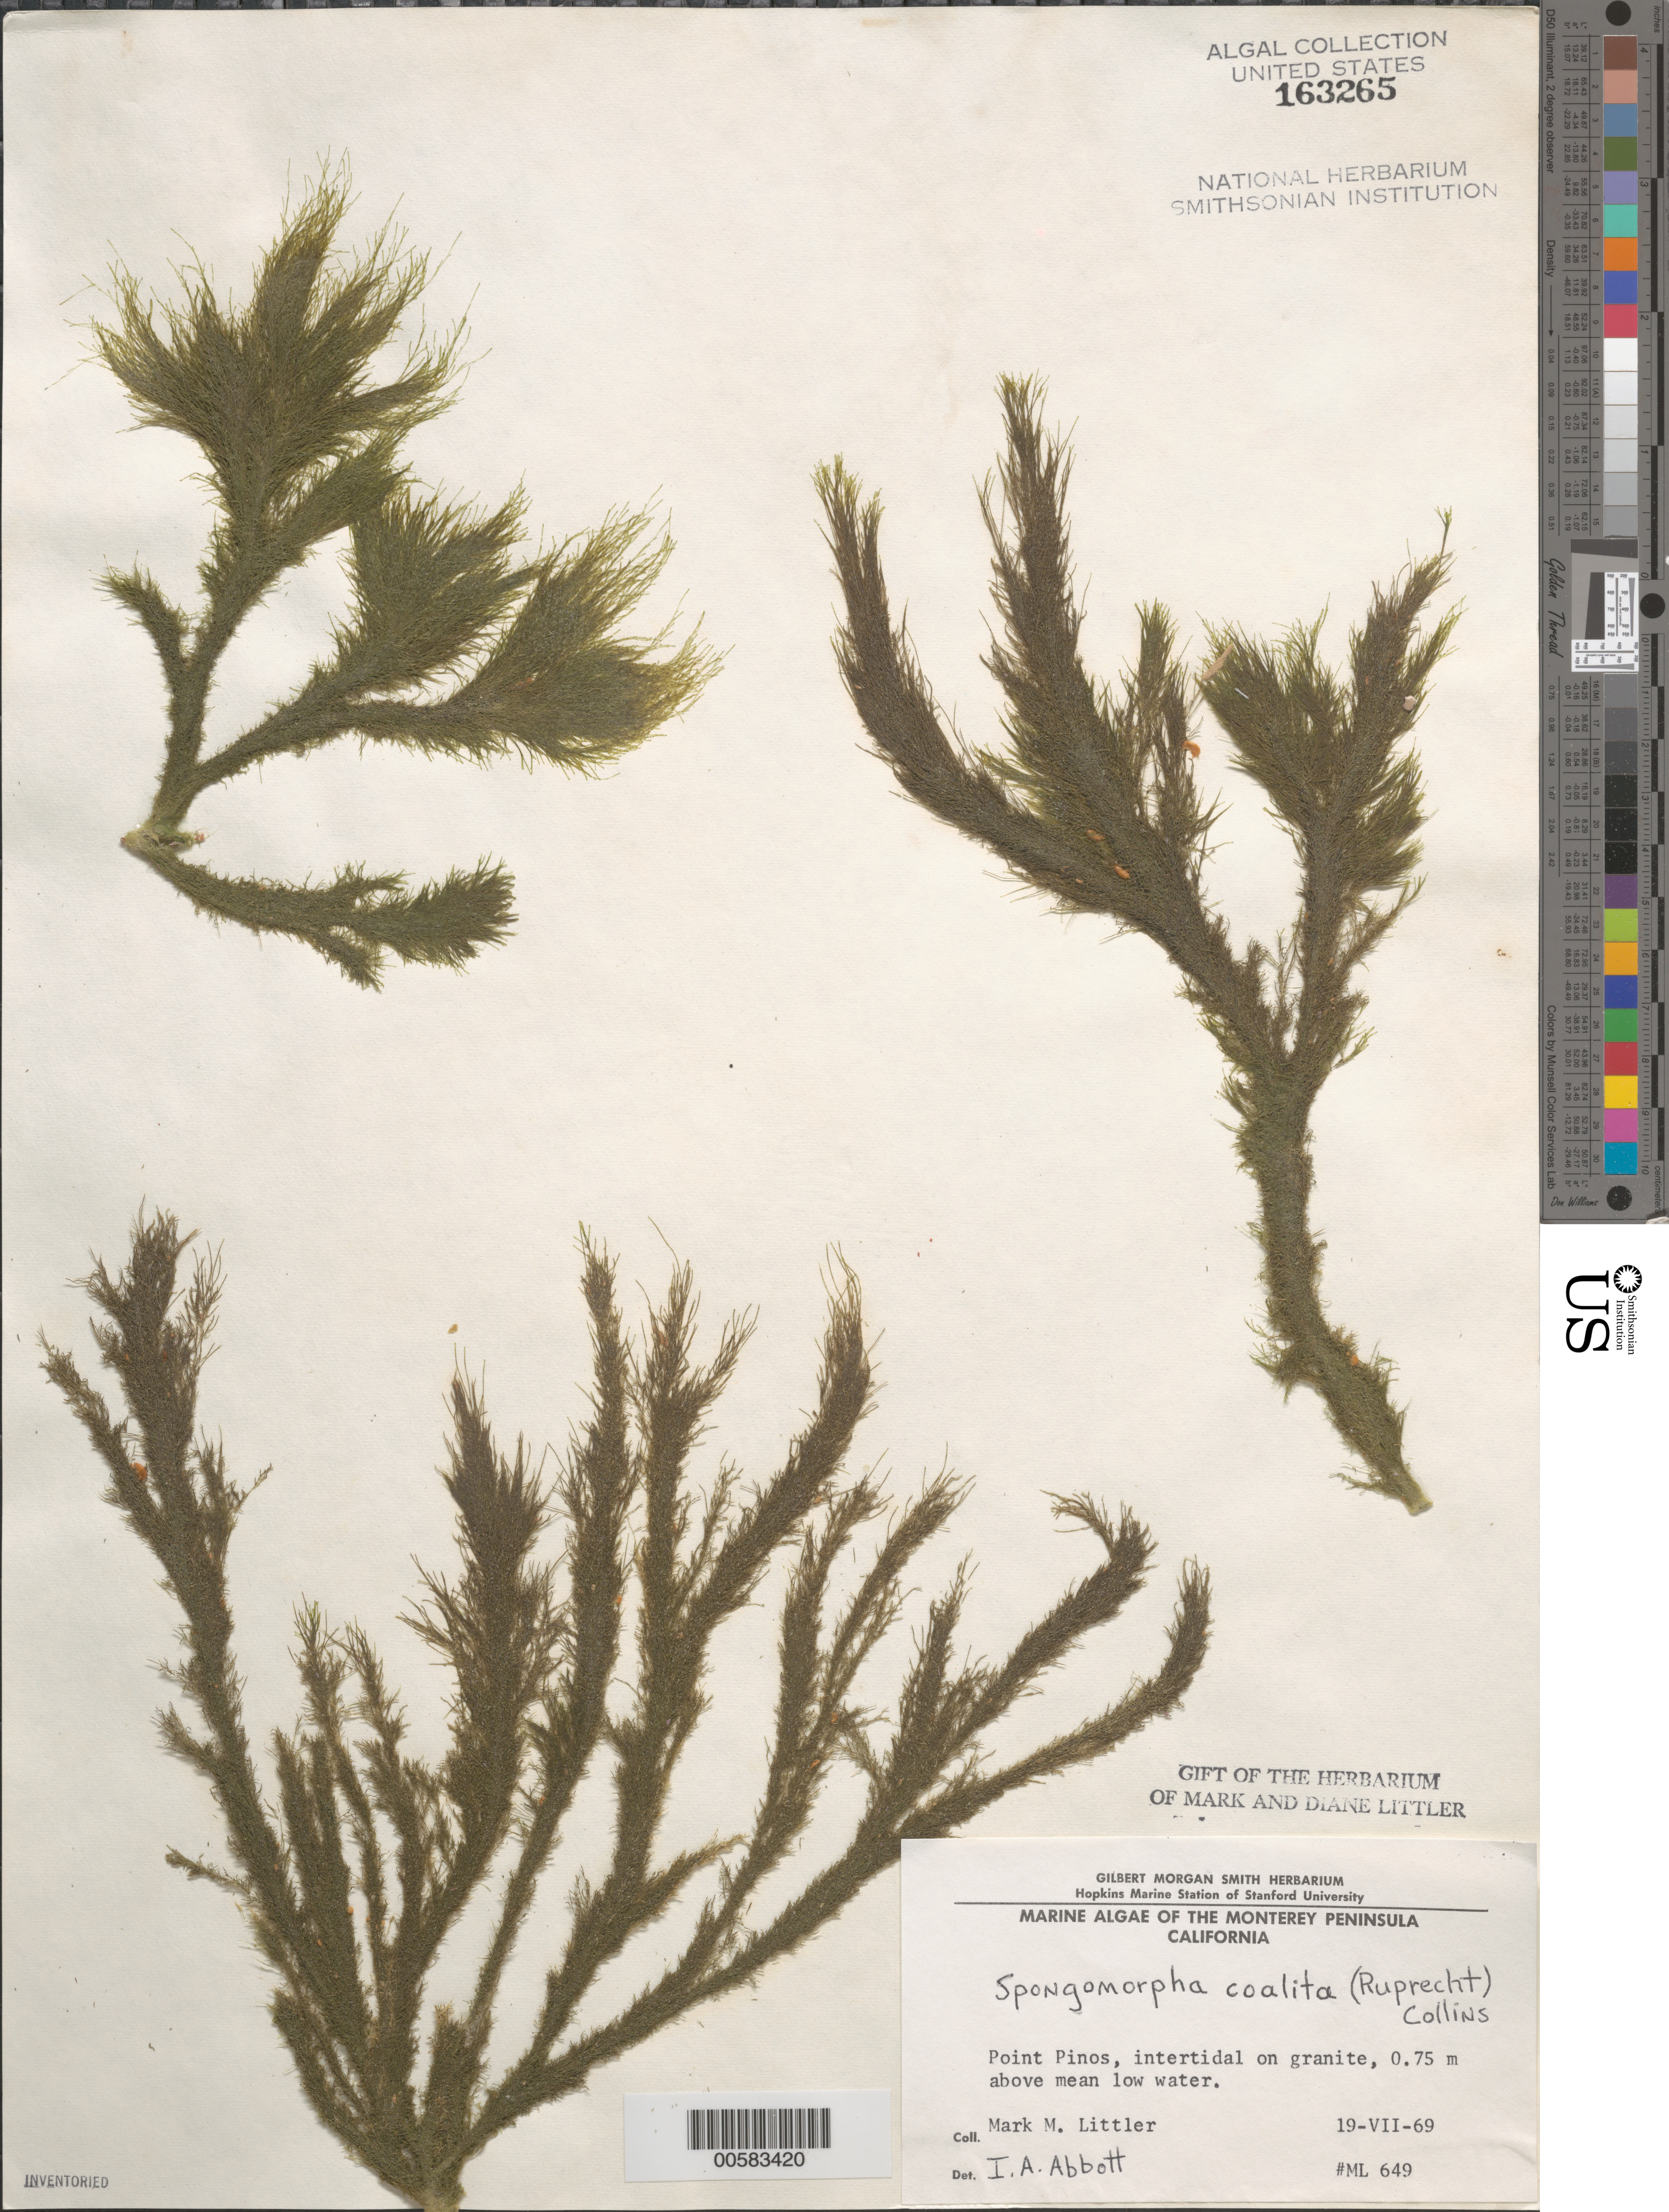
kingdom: Plantae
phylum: Chlorophyta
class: Ulvophyceae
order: Ulotrichales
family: Ulotrichaceae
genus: Acrosiphonia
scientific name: Acrosiphonia coalita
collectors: M. M. Littler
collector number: ML 649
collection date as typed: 19 Jul 1969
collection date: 1969-07-19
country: United States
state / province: California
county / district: Monterey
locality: Point Pinos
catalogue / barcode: US 163265